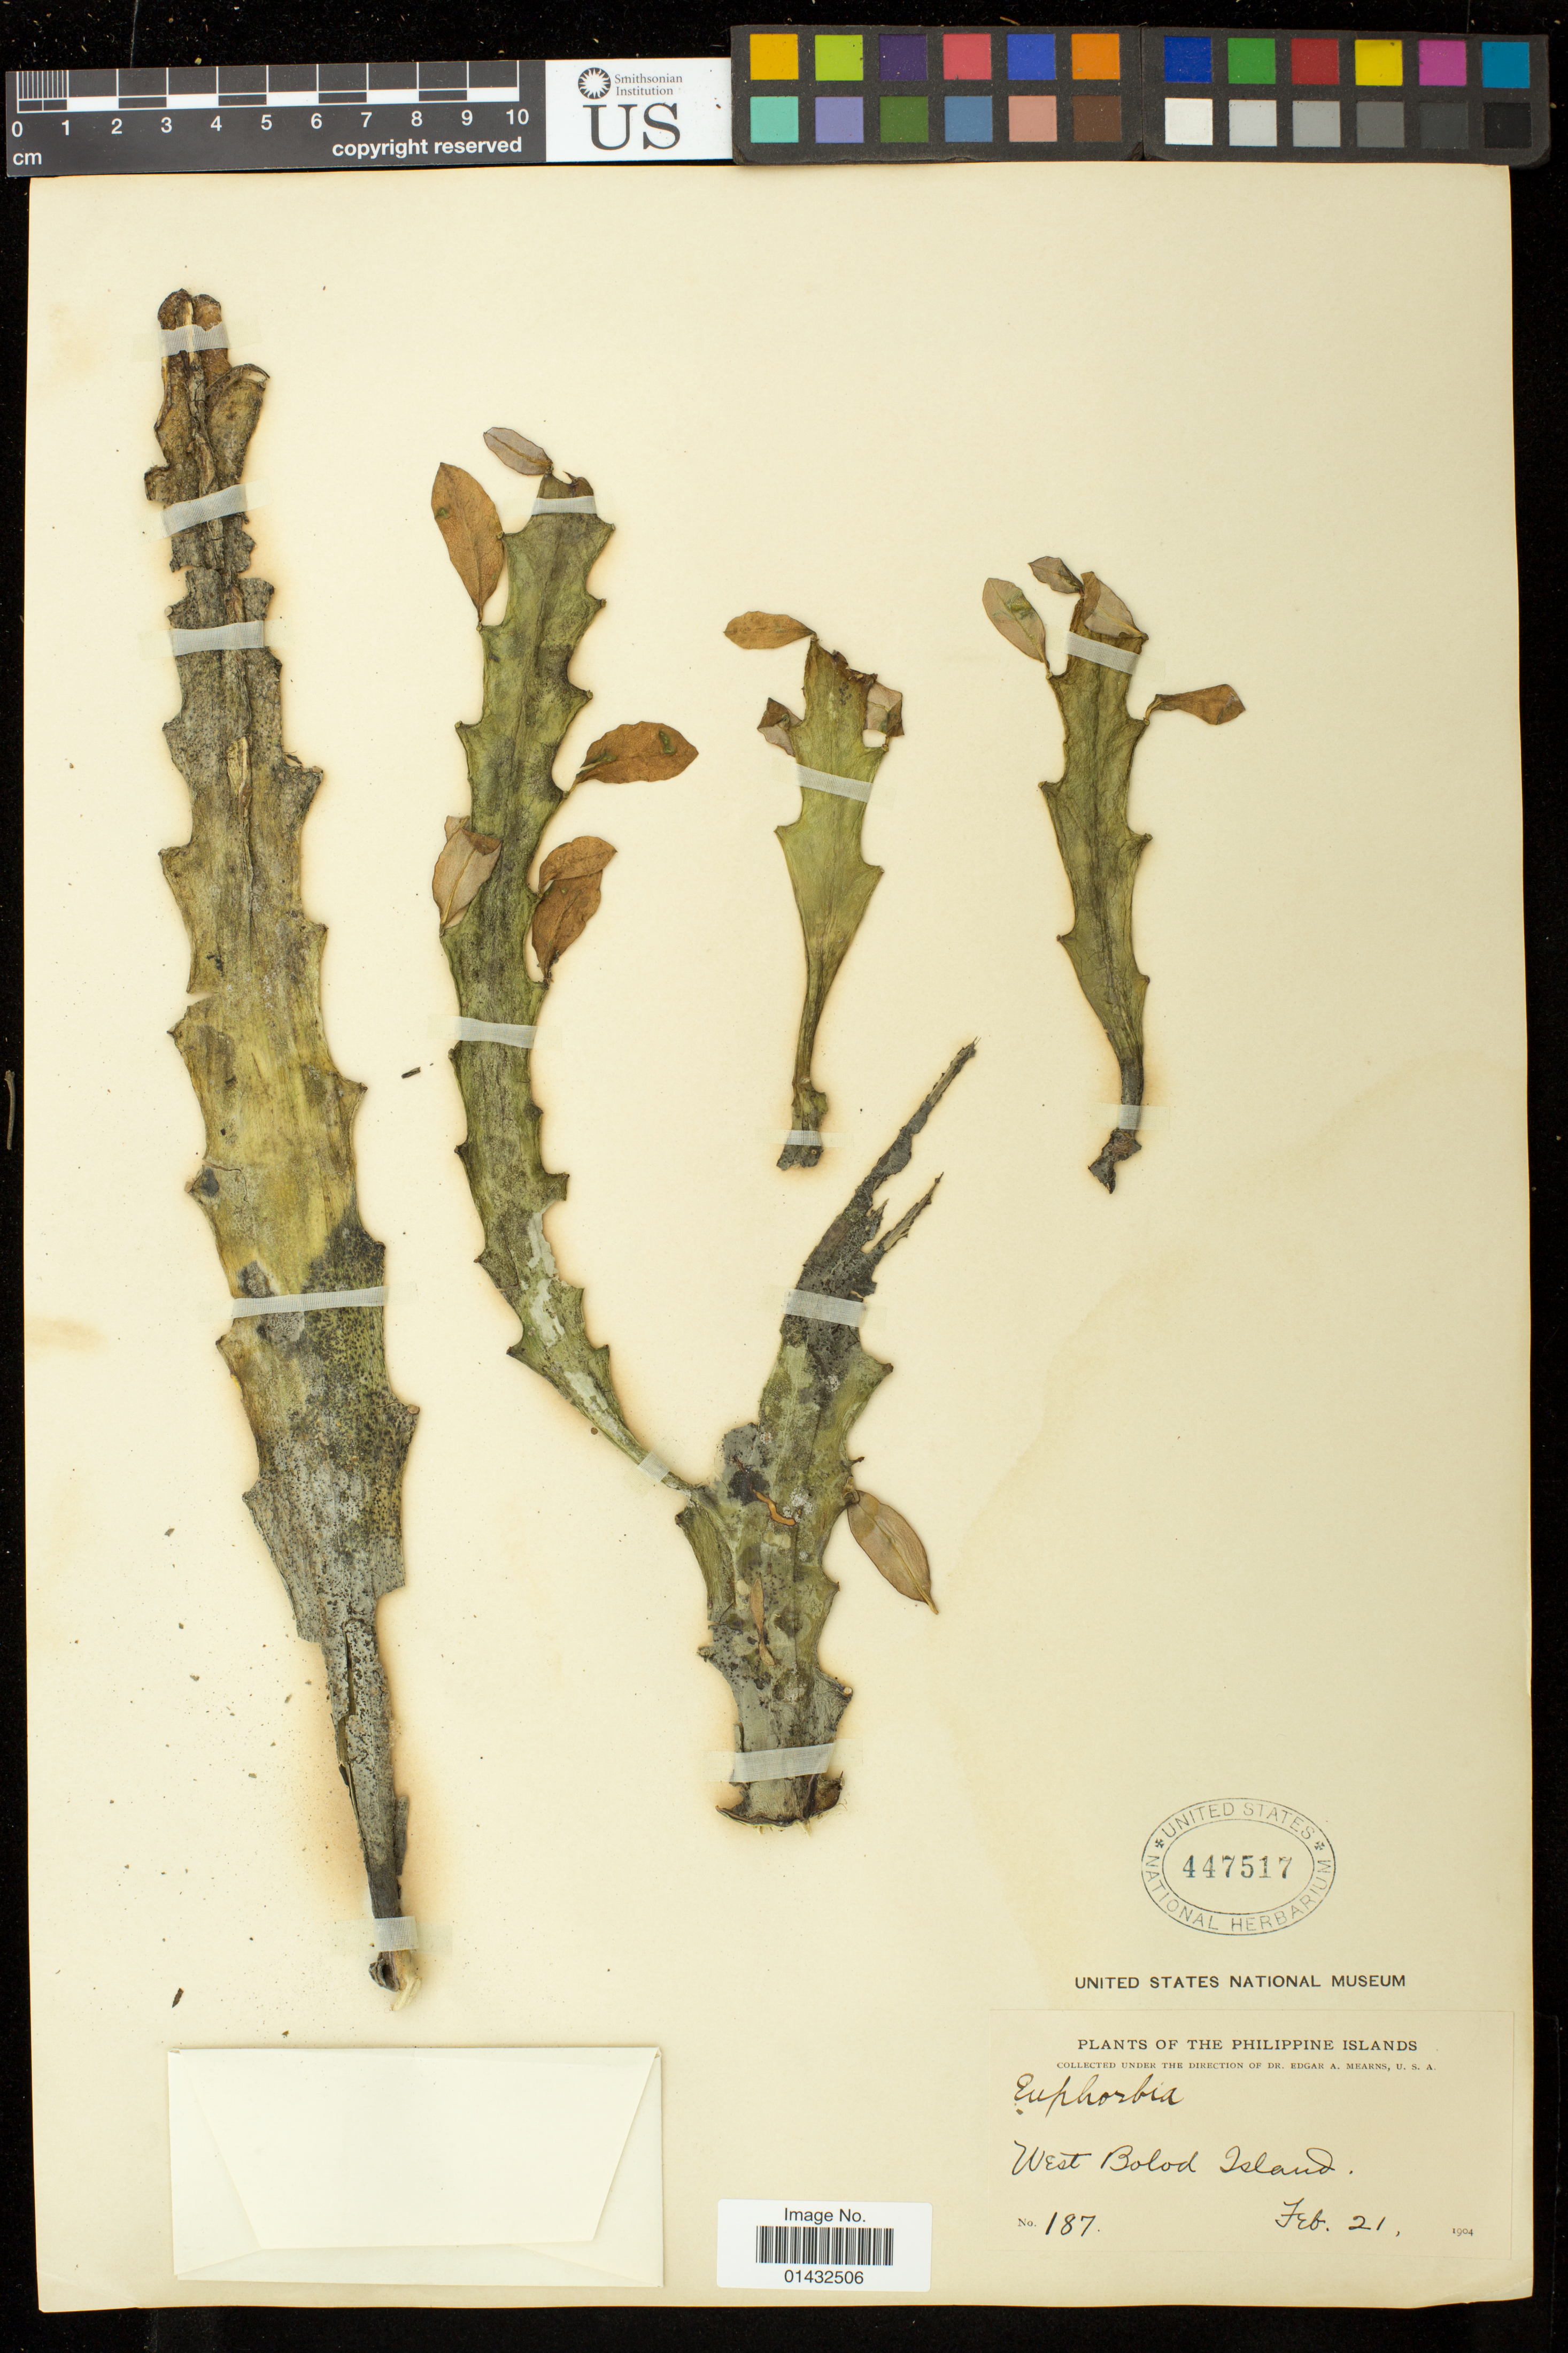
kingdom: Plantae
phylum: Tracheophyta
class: Magnoliopsida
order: Malpighiales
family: Euphorbiaceae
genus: Euphorbia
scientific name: Euphorbia sp.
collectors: E. A. Mearns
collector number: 187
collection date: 1904-02-21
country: Philippines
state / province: Muslim Mindanao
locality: West Bolod Island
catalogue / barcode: US 447517